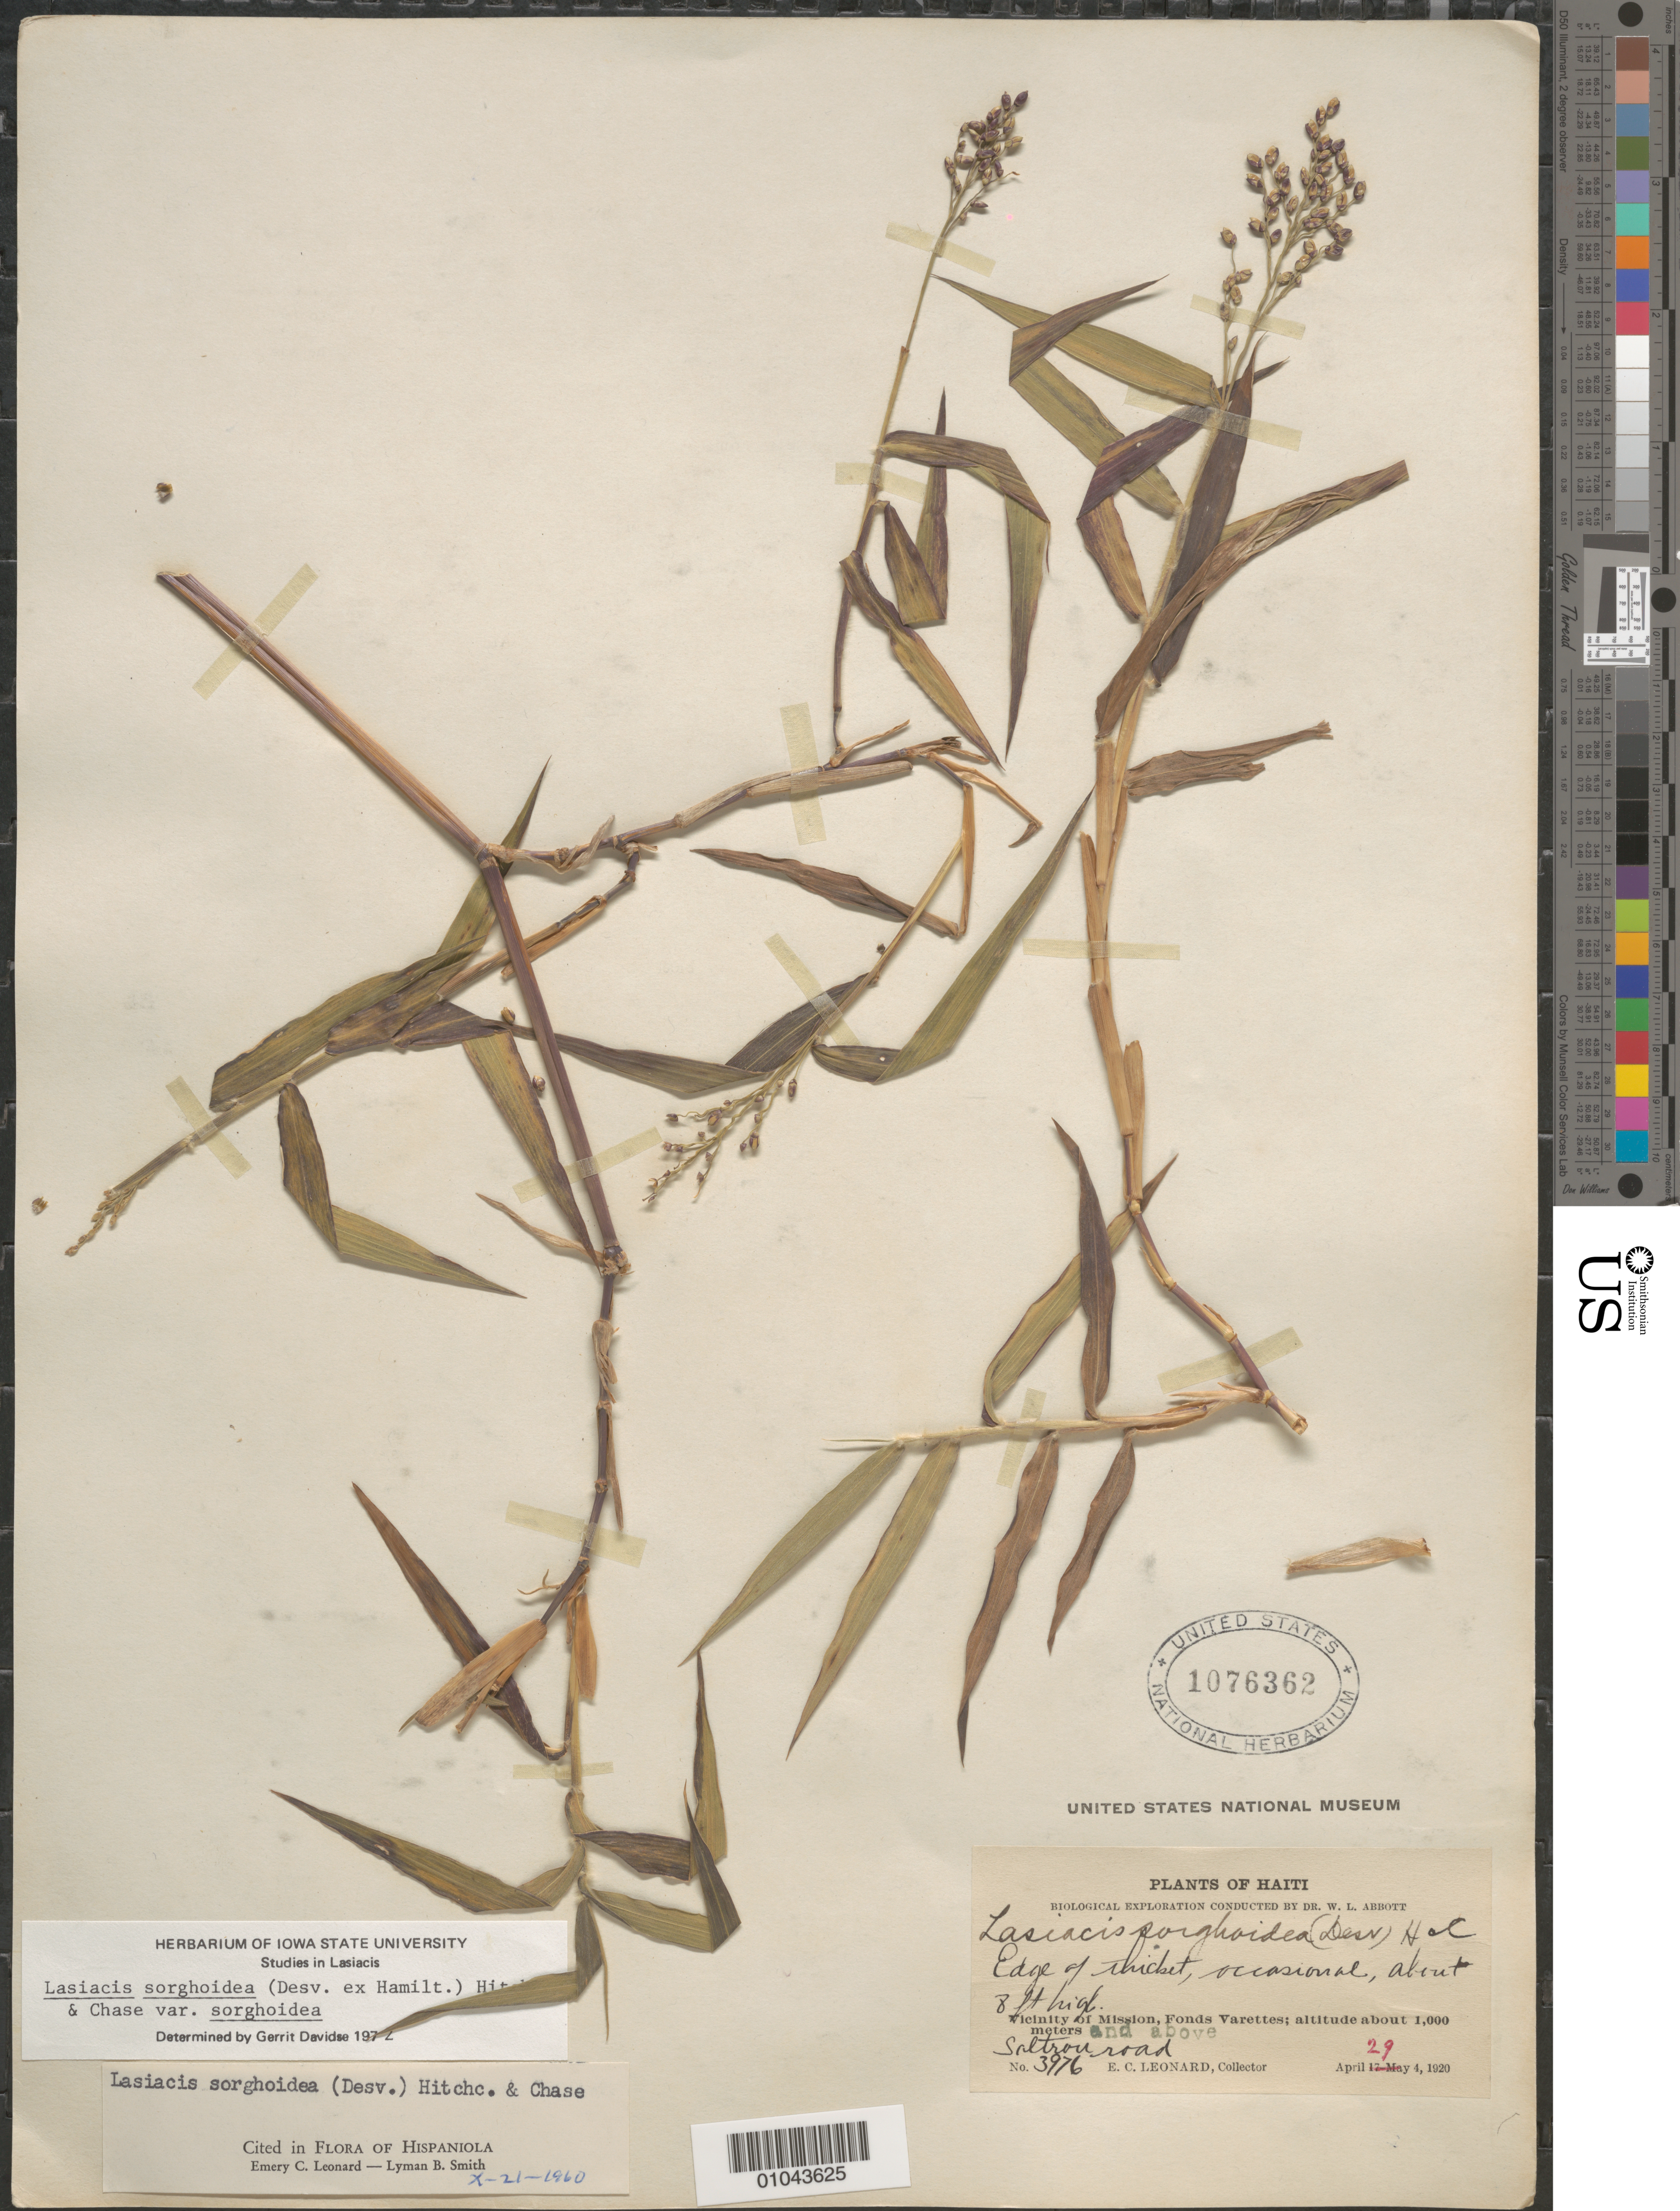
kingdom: Plantae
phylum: Tracheophyta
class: Liliopsida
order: Poales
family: Poaceae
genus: Lasiacis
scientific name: Lasiacis sorghoidea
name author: (Desv. ex Ham.) Hitchc. & Chase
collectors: E. C. Leonard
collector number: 3976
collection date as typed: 29 Apr 1920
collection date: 1920-04-29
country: Haiti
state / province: Óuest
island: Hispaniola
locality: Vicinity of Mission, Fonds Varettes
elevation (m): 1000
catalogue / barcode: US 1076362